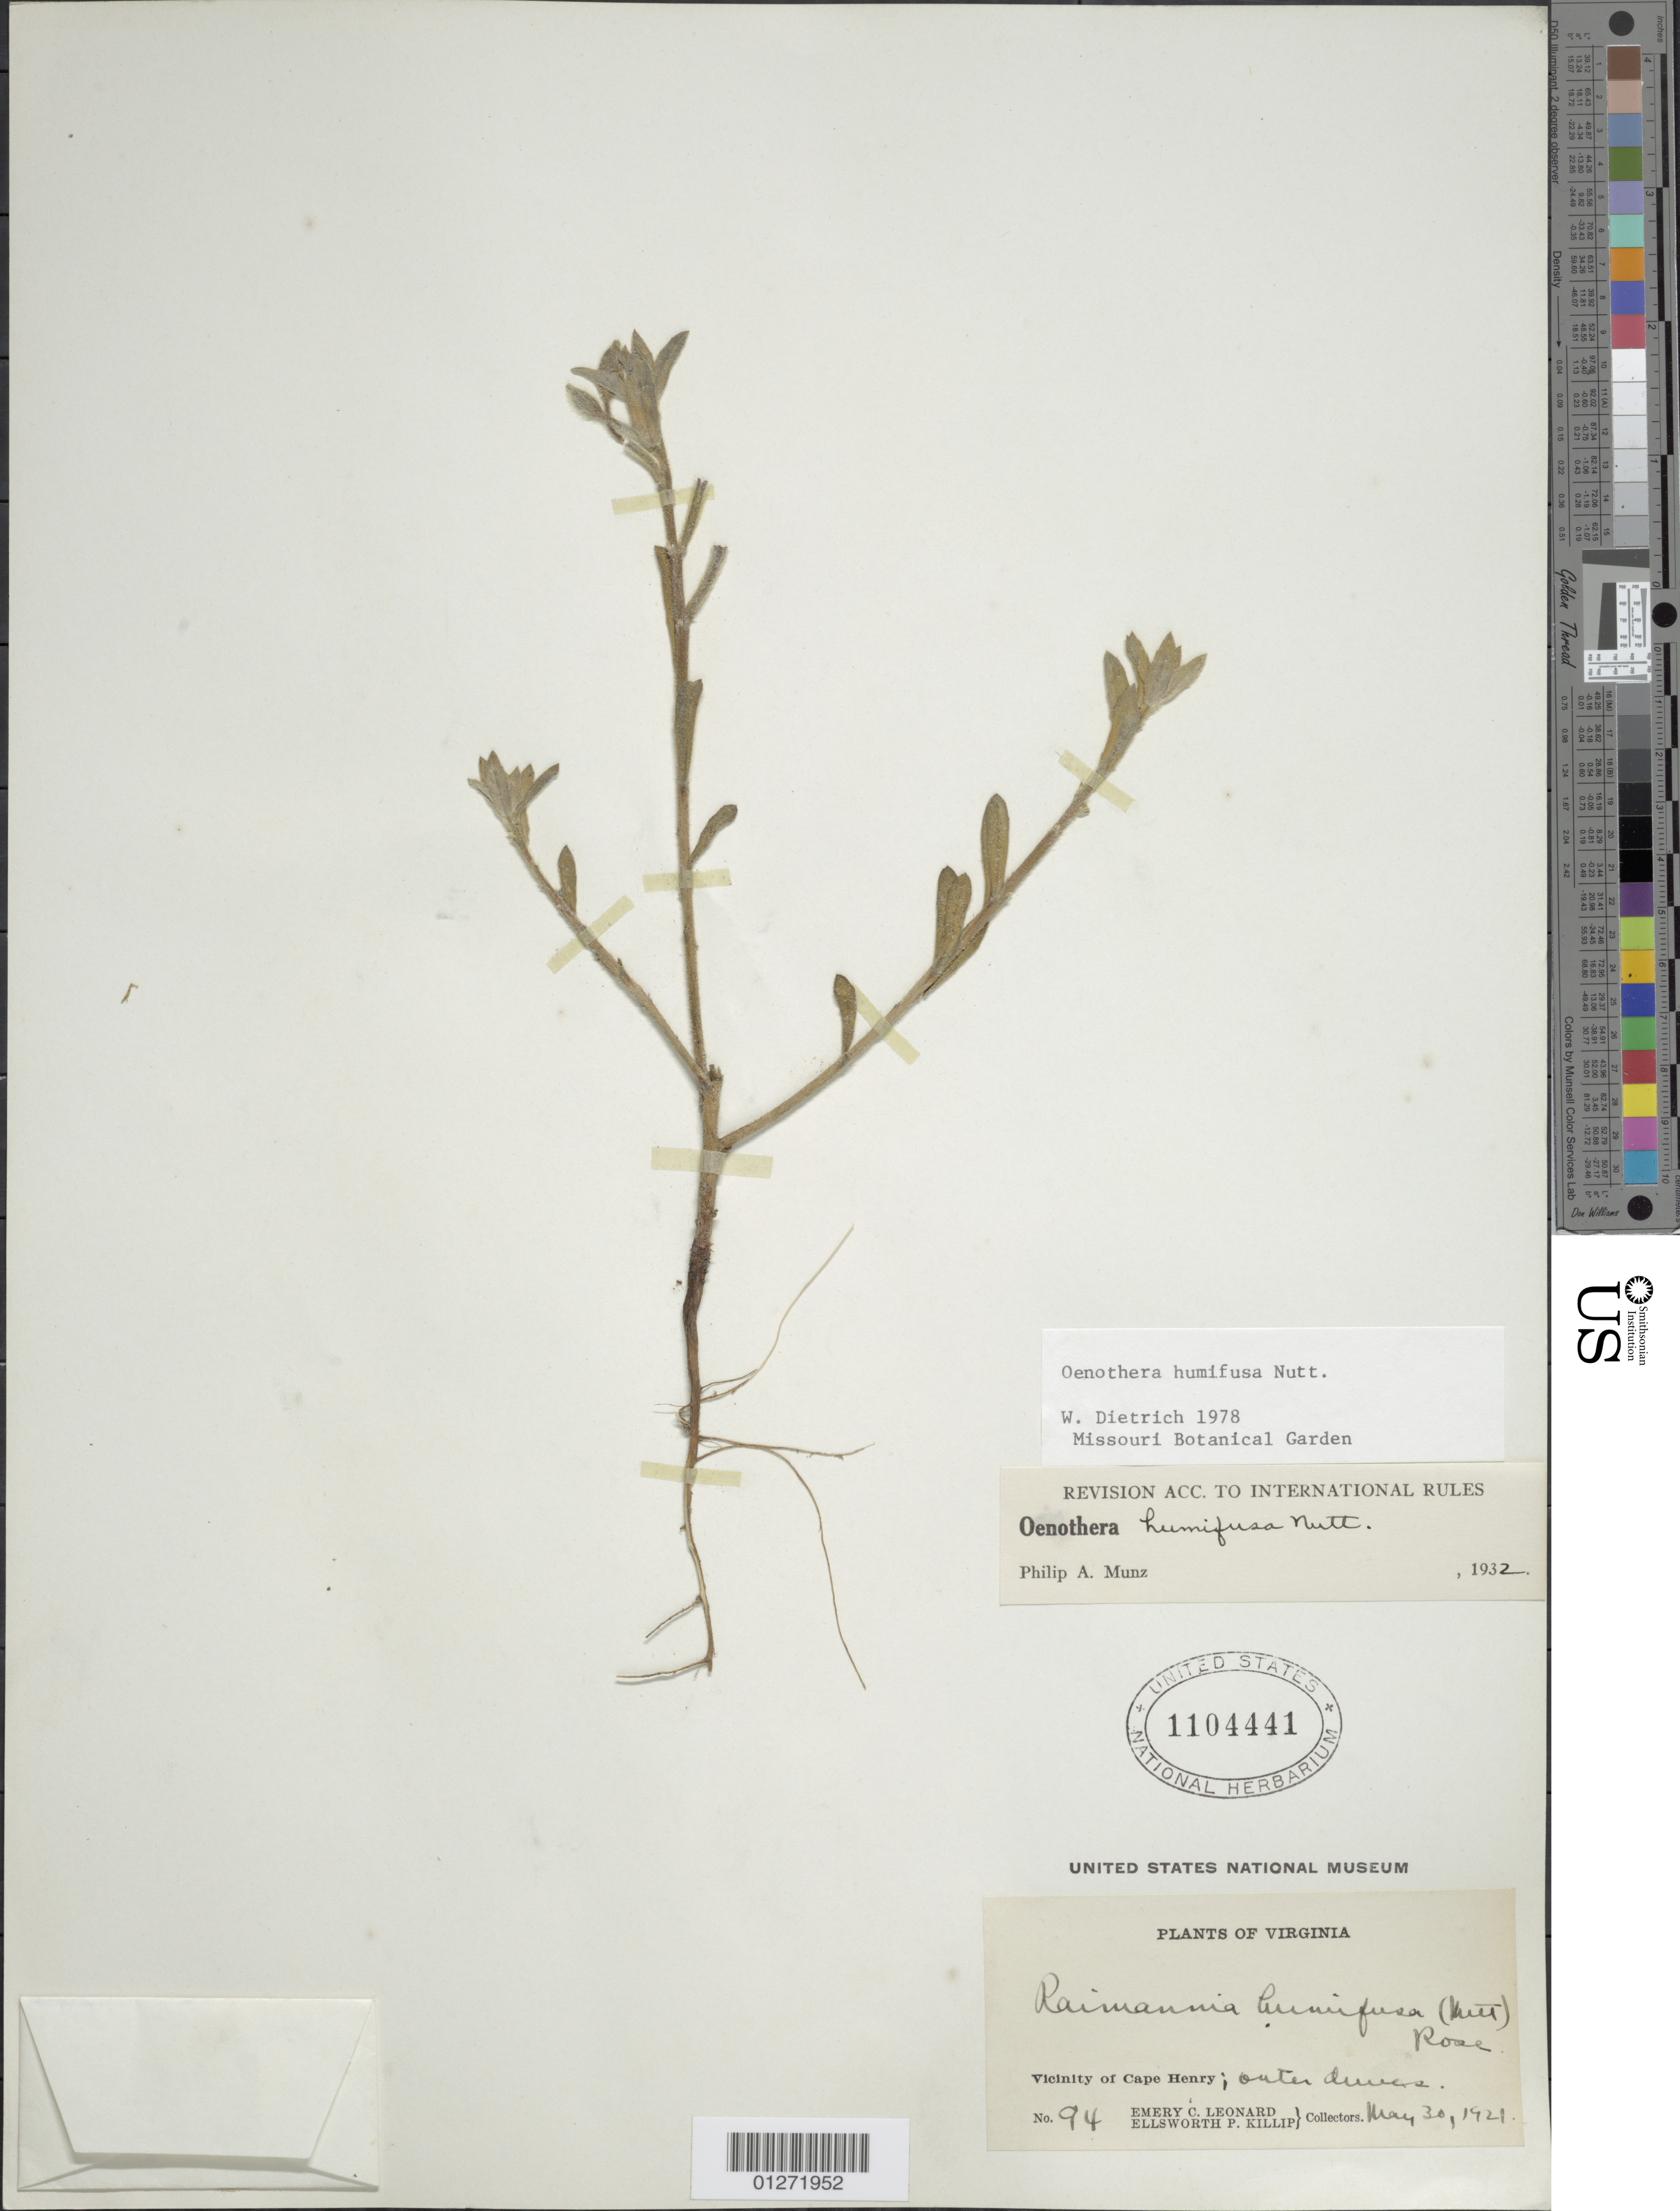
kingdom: Plantae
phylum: Tracheophyta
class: Magnoliopsida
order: Myrtales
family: Onagraceae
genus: Oenothera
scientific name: Oenothera humifusa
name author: Nutt.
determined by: Dietrich, W.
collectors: E. C. Leonard & E. P. Killip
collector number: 94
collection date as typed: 30 May 1921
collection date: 1921-05-30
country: United States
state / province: Virginia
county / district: City of Virginia Beach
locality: Cape Henry vicinity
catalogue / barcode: US 1104441